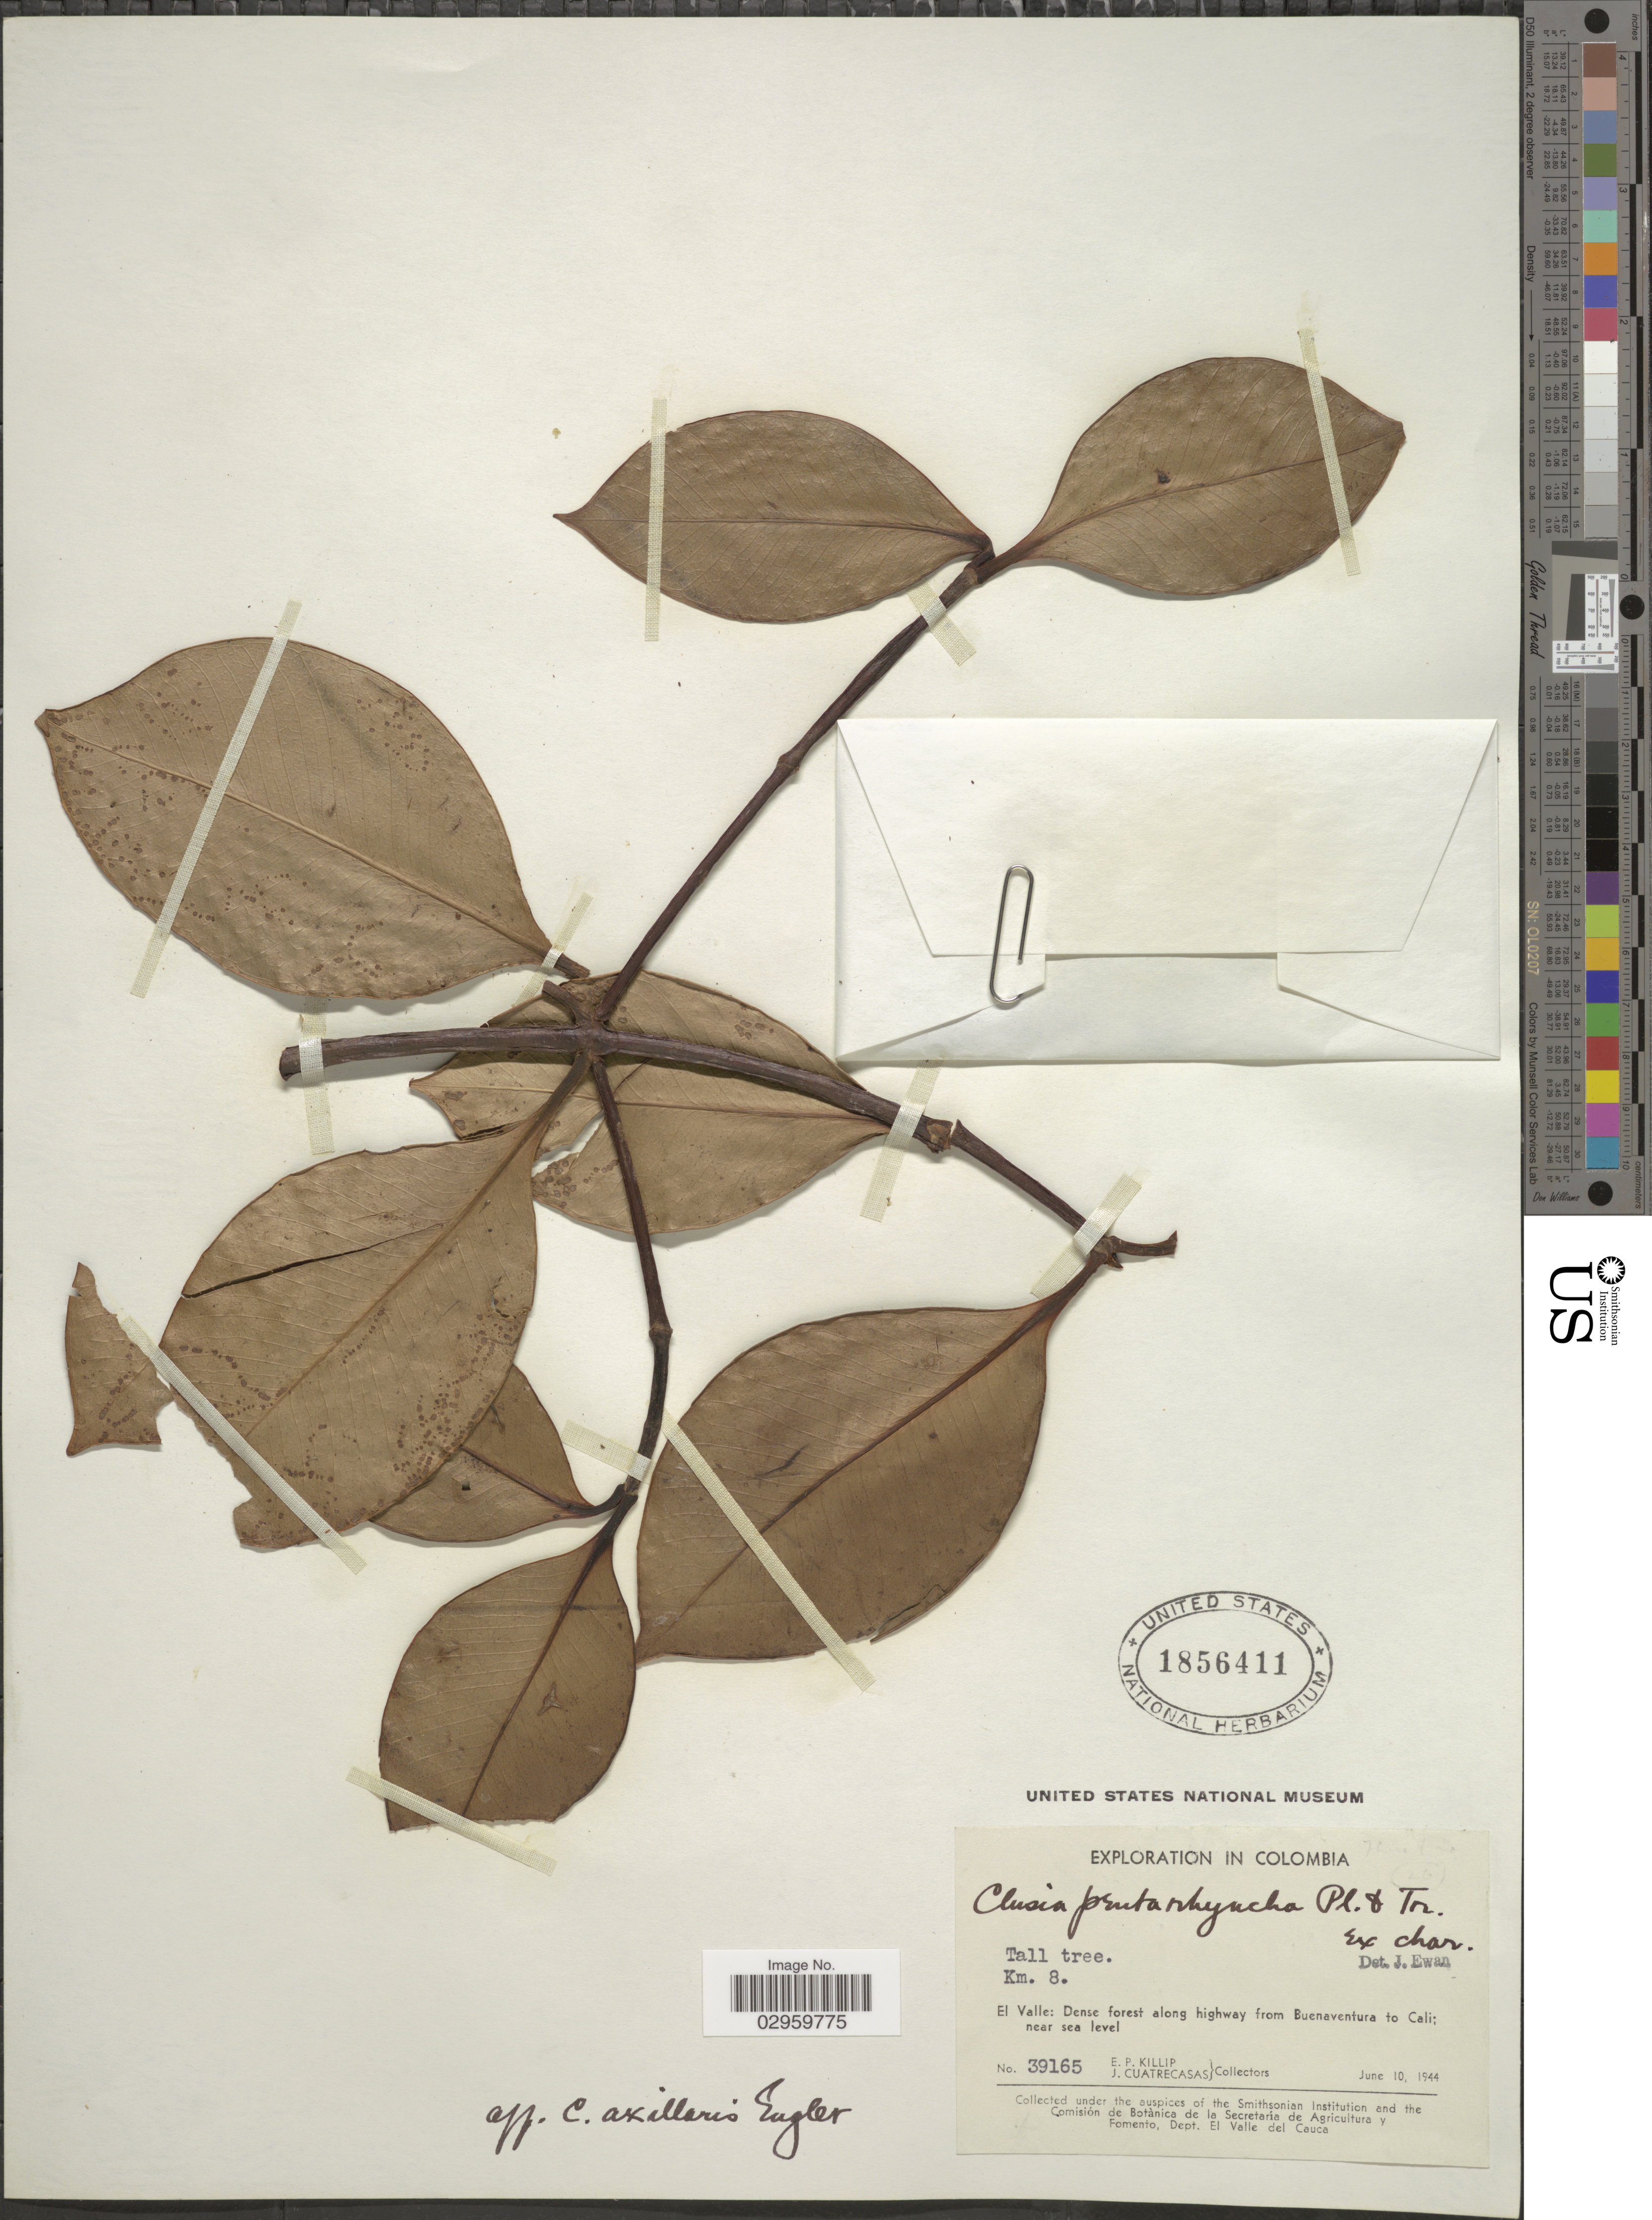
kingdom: Plantae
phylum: Tracheophyta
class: Magnoliopsida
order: Malpighiales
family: Clusiaceae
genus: Clusia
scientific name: Clusia pentarhyncha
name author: Planch. & Triana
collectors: E. P. Killip & J. Cuatrecasas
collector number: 39165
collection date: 1944-06-10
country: Colombia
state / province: Valle del Cauca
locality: El Valle: Dense forest along highway from Buenaventura to Cali. Km. 8.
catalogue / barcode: US 1856411